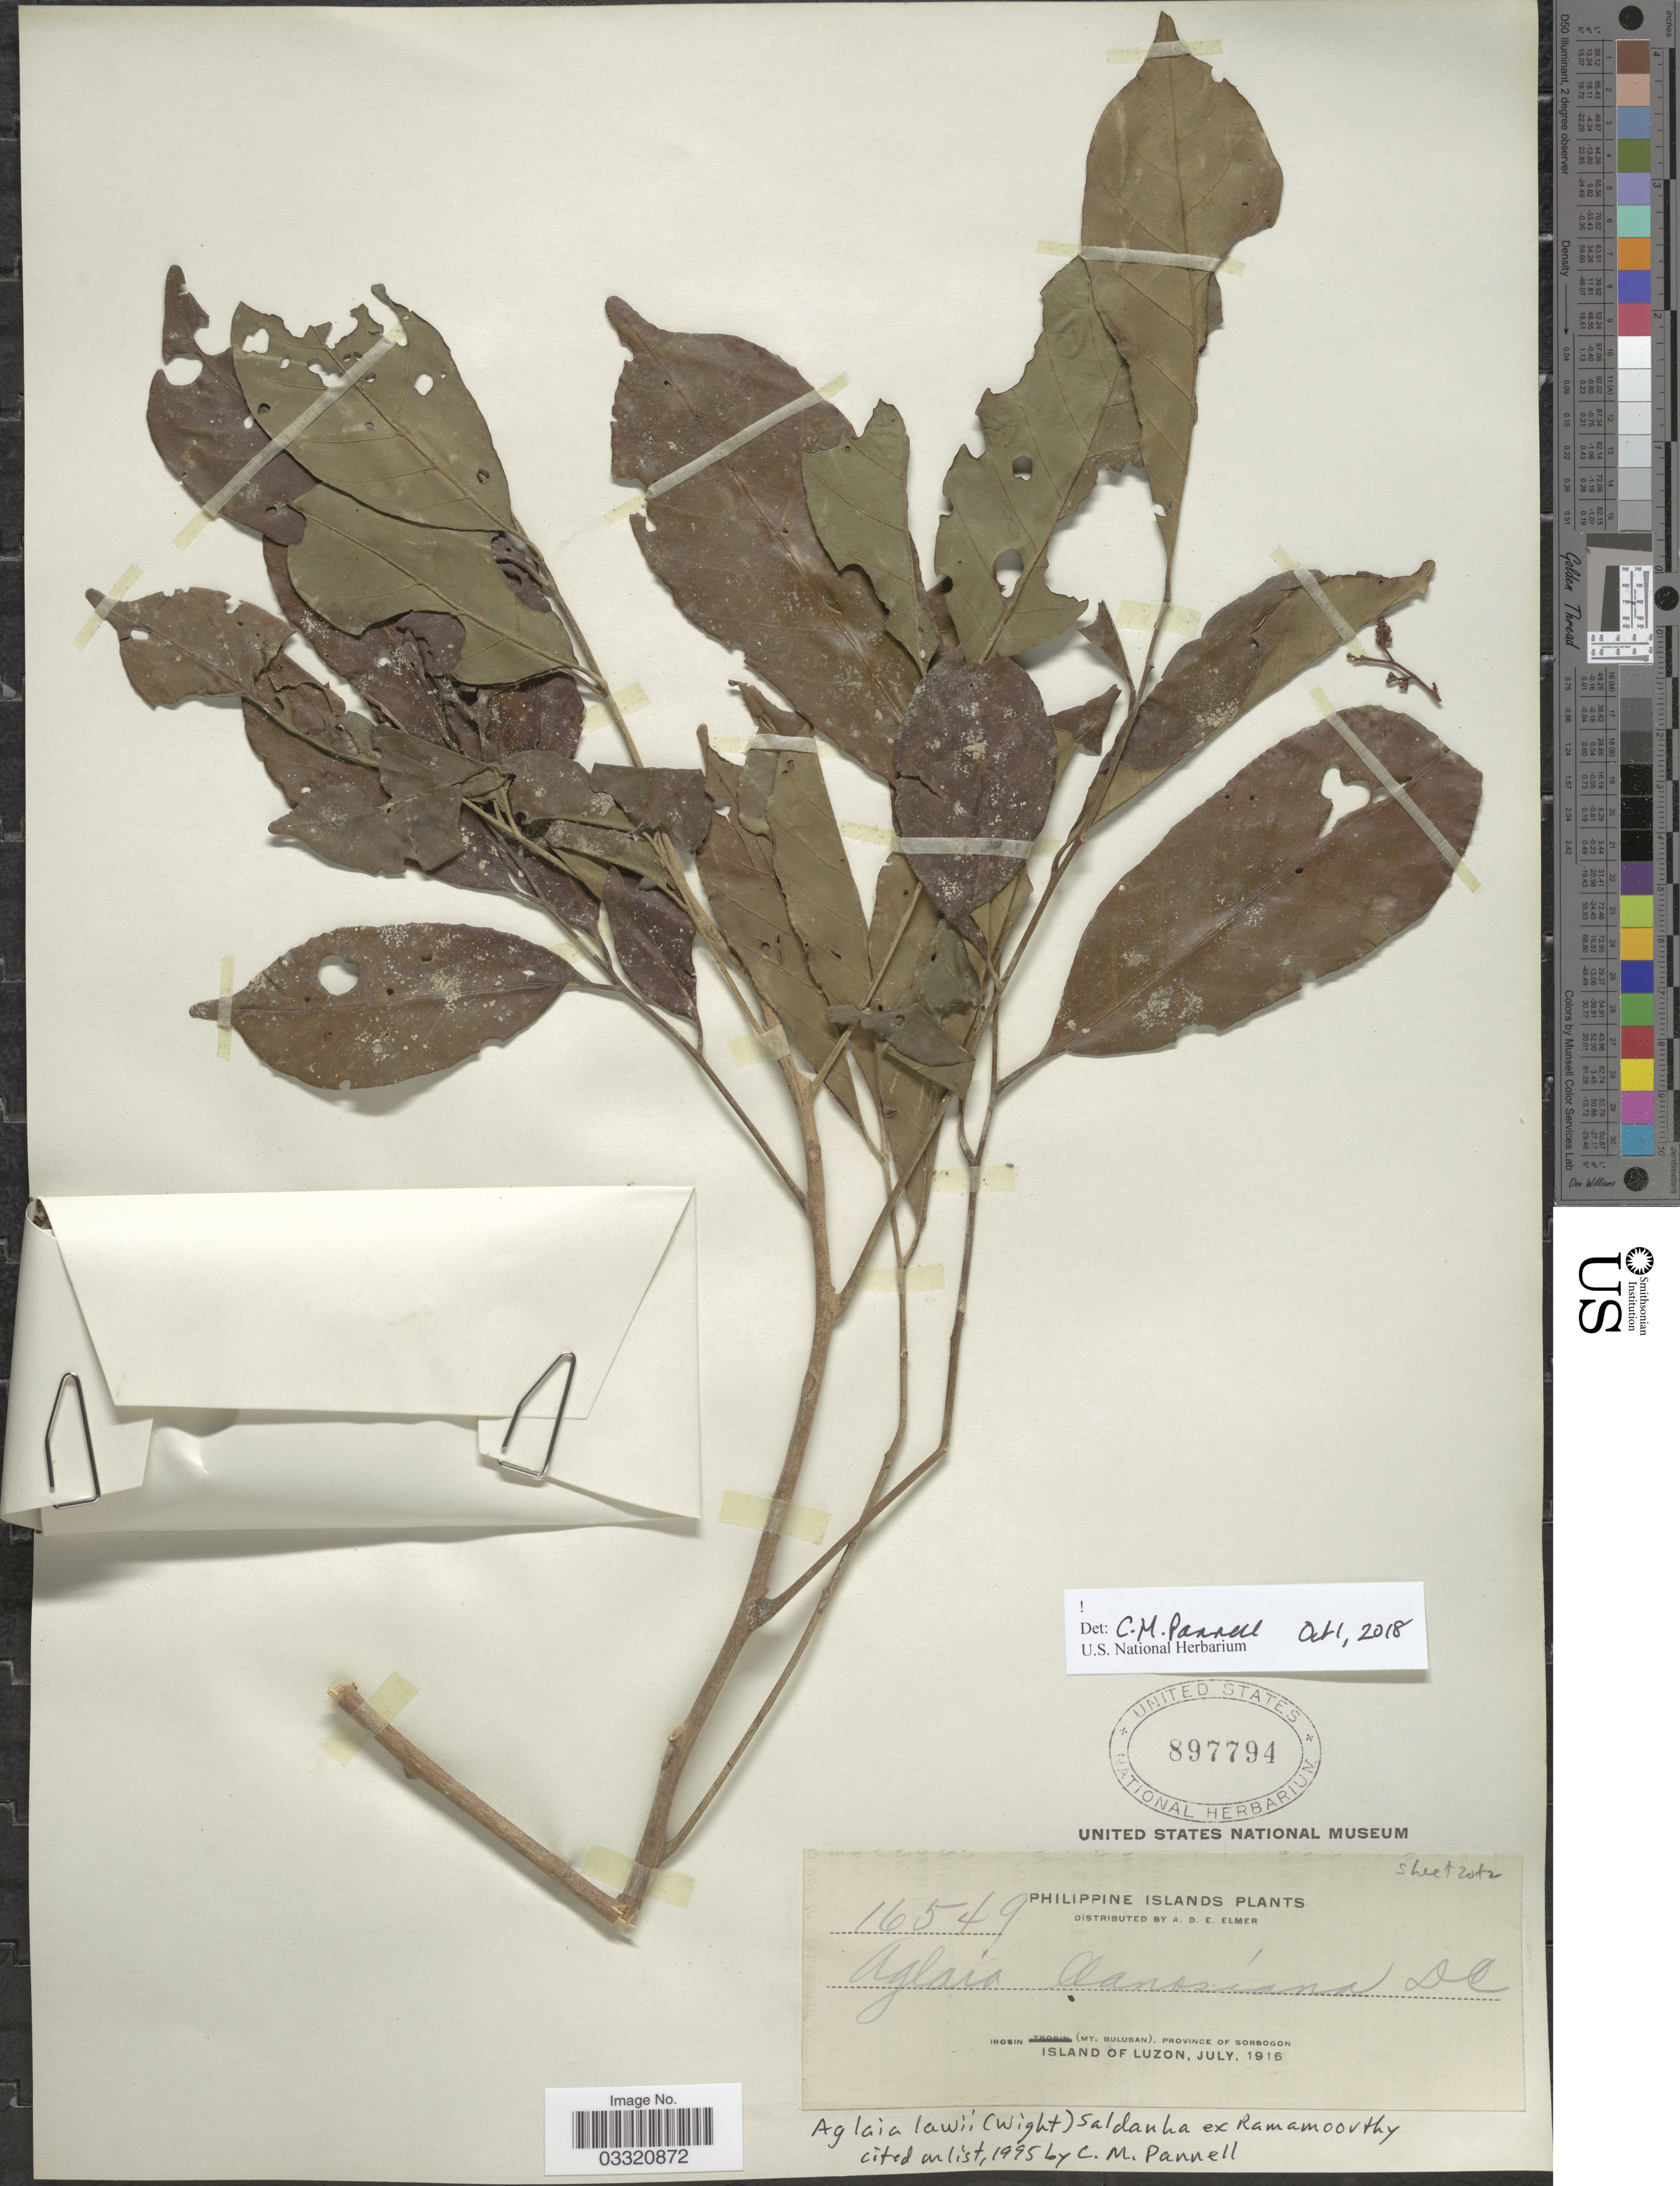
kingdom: Plantae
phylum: Tracheophyta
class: Magnoliopsida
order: Sapindales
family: Meliaceae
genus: Aglaia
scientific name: Aglaia lawii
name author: (Wight) C.J. Saldanha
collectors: A. D. E. Elmer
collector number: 16549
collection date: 1916-07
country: Philippines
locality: Irosin (Mt. Bulusan), Province of Sorsogon, Island of Luzon.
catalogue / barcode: US 897794